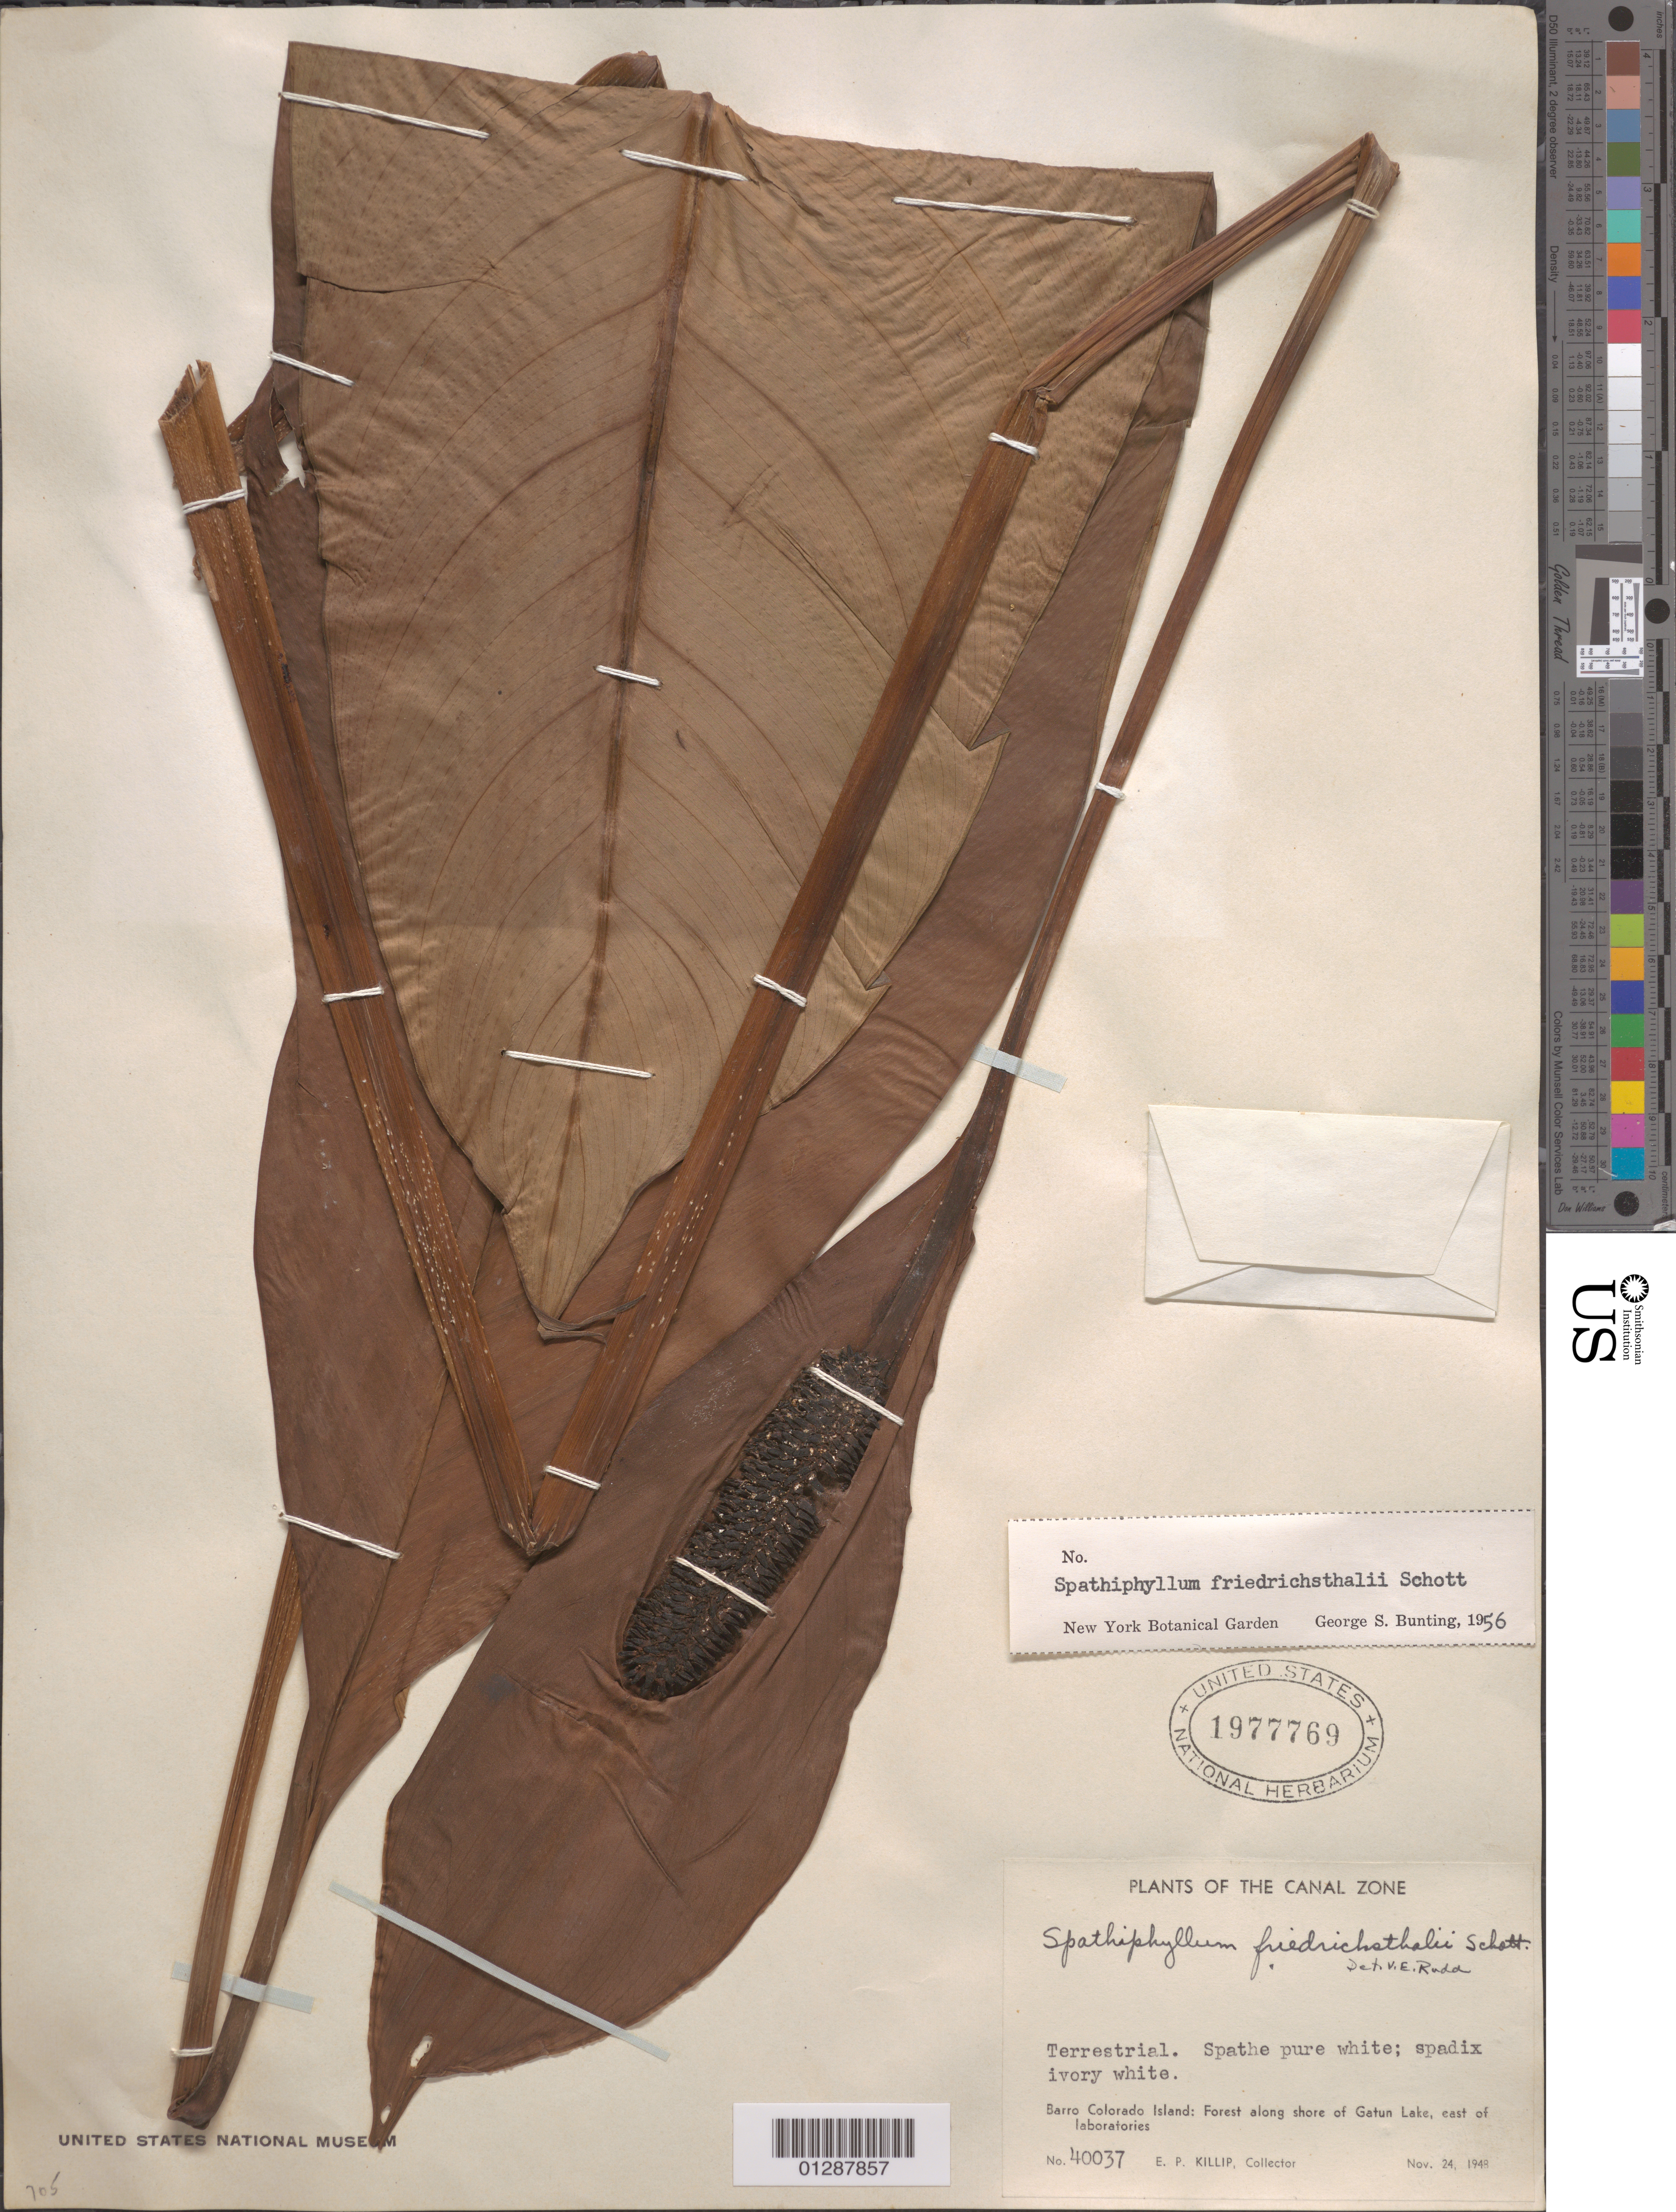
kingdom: Plantae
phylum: Tracheophyta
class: Liliopsida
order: Alismatales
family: Araceae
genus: Spathiphyllum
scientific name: Spathiphyllum friedrichsthalii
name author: Schott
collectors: E. P. Killip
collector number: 40037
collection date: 1948-11-24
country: Panama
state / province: Panamá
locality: Canal Zone. Barro Colorado Island: Forest along shore of Gatun Lake, east of laboratories.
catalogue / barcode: US 1977769